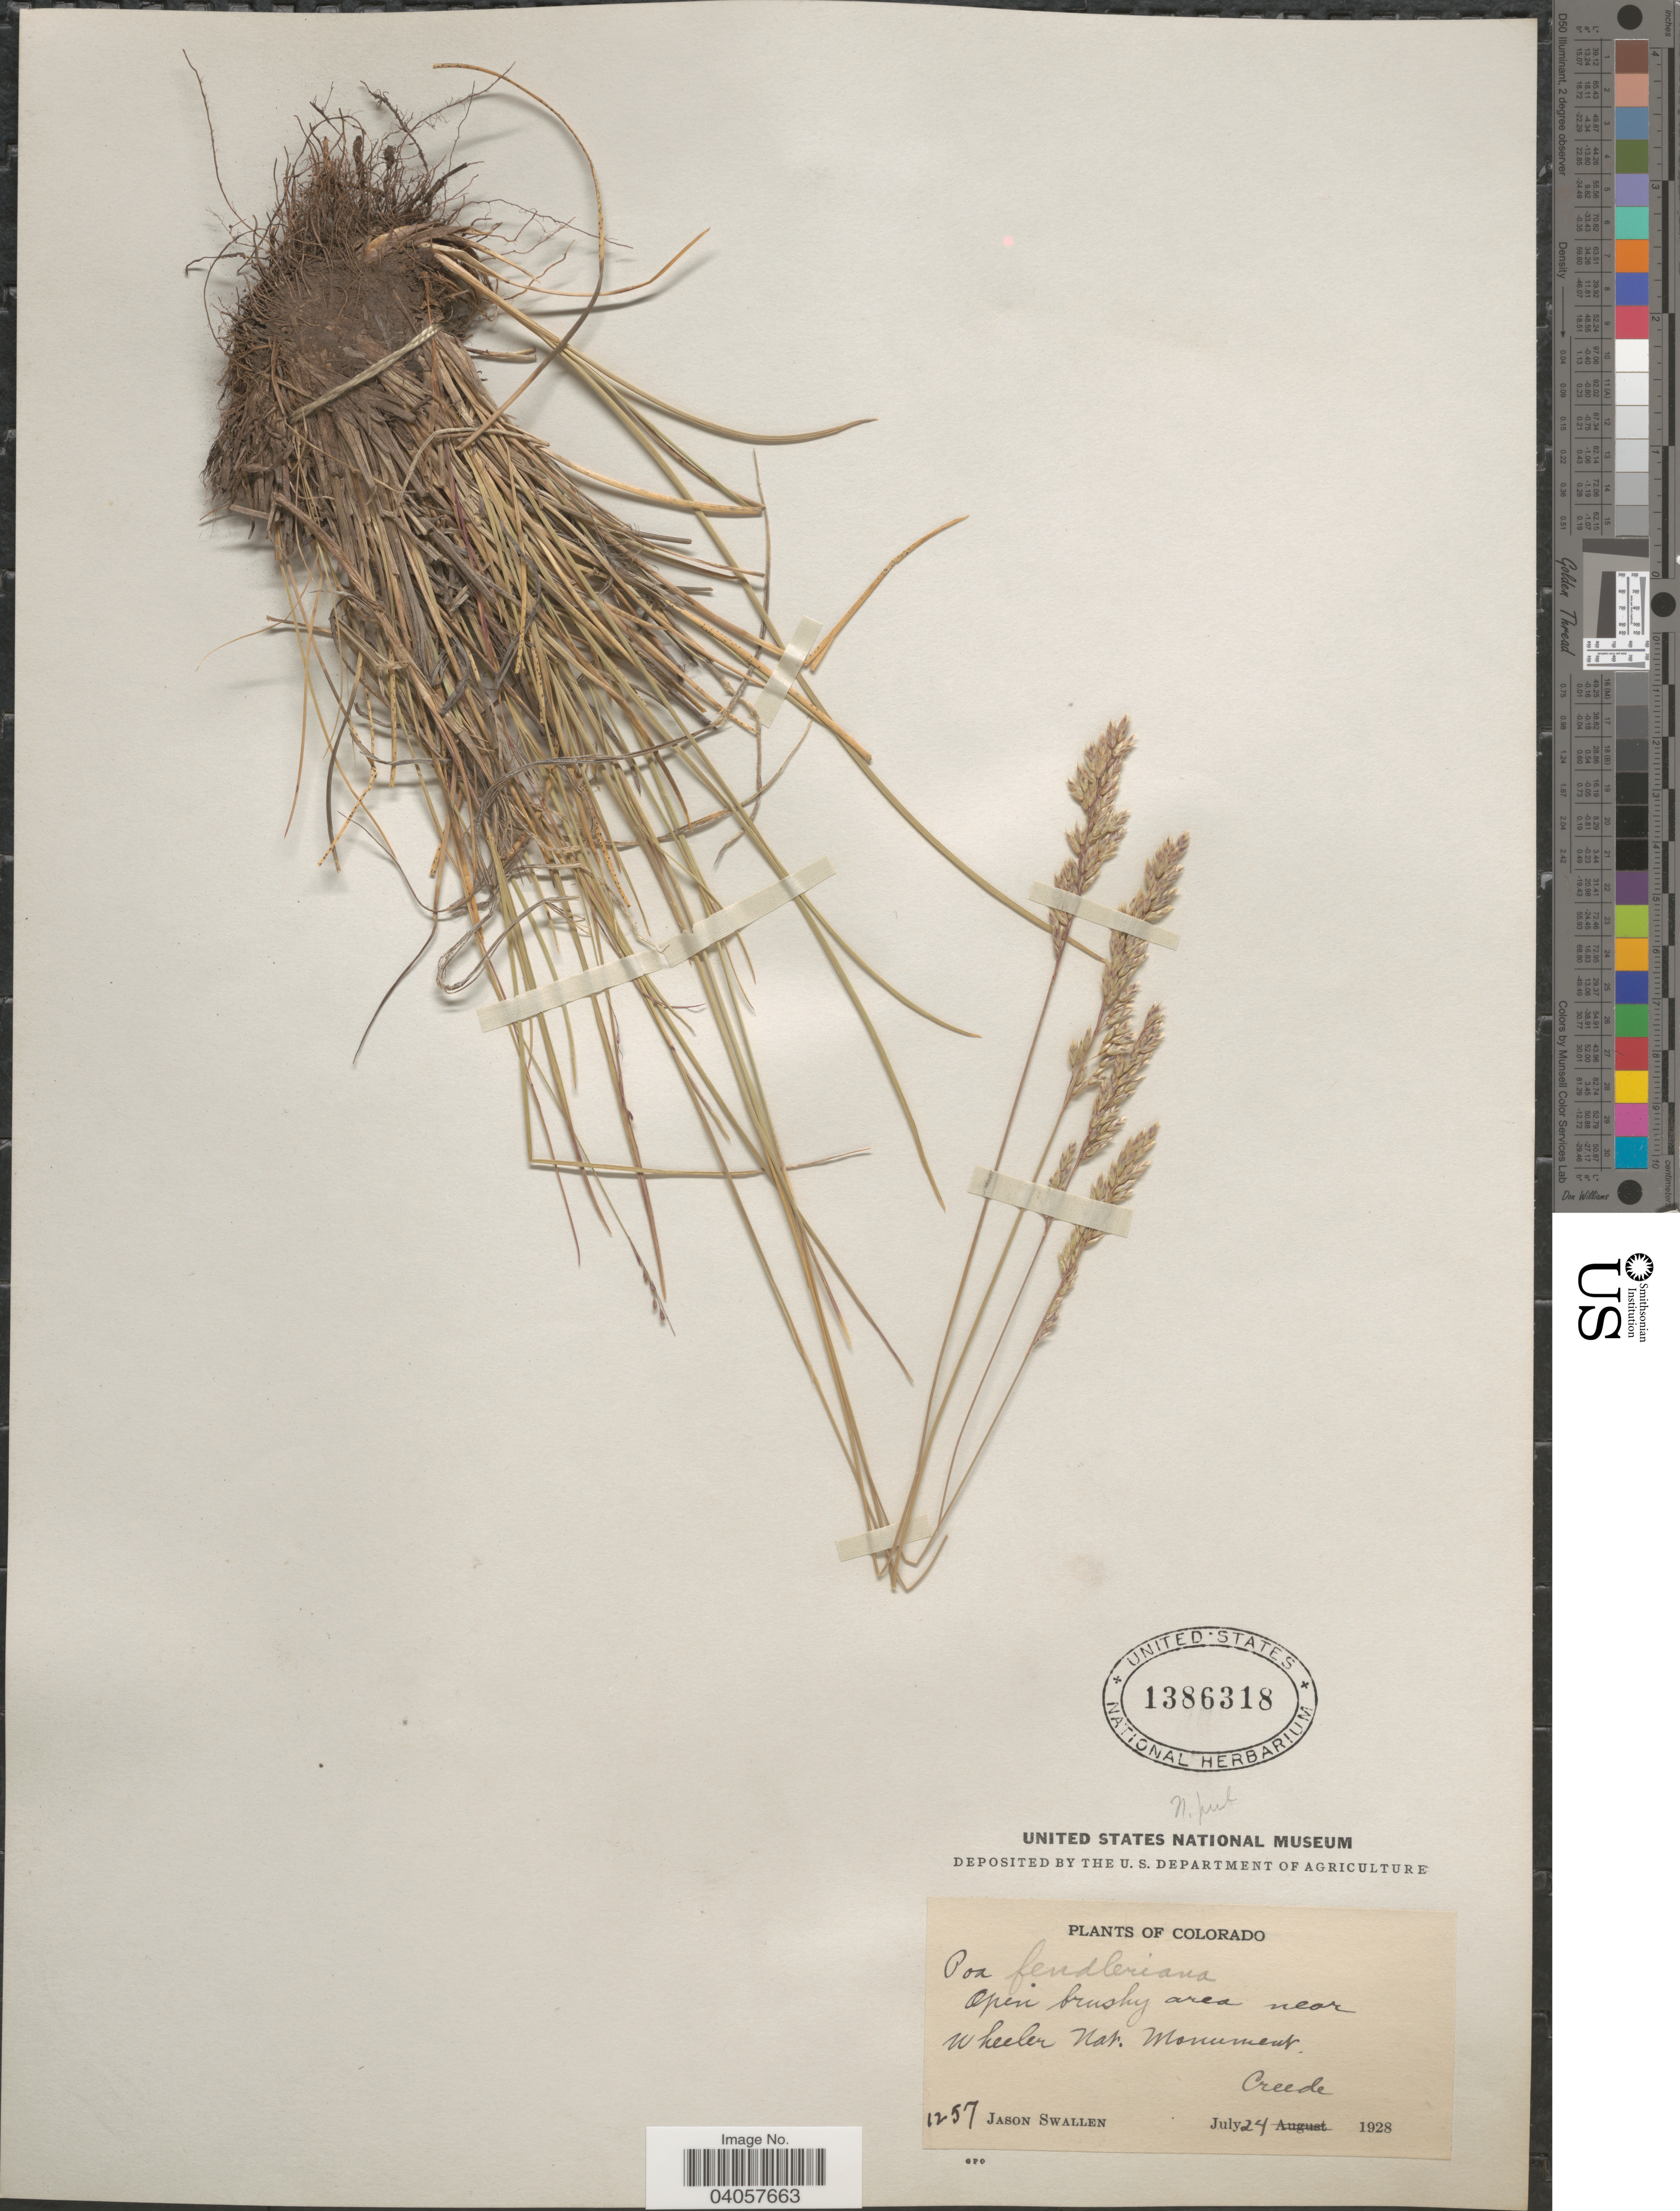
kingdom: Plantae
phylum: Tracheophyta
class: Liliopsida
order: Poales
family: Poaceae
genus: Poa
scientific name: Poa fendleriana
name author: (Steud.) Vasey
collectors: J. R. Swallen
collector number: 1257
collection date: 1928-07-24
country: United States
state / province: Colorado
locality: Wheeler Nat. Monument. Creede.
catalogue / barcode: US 1386318